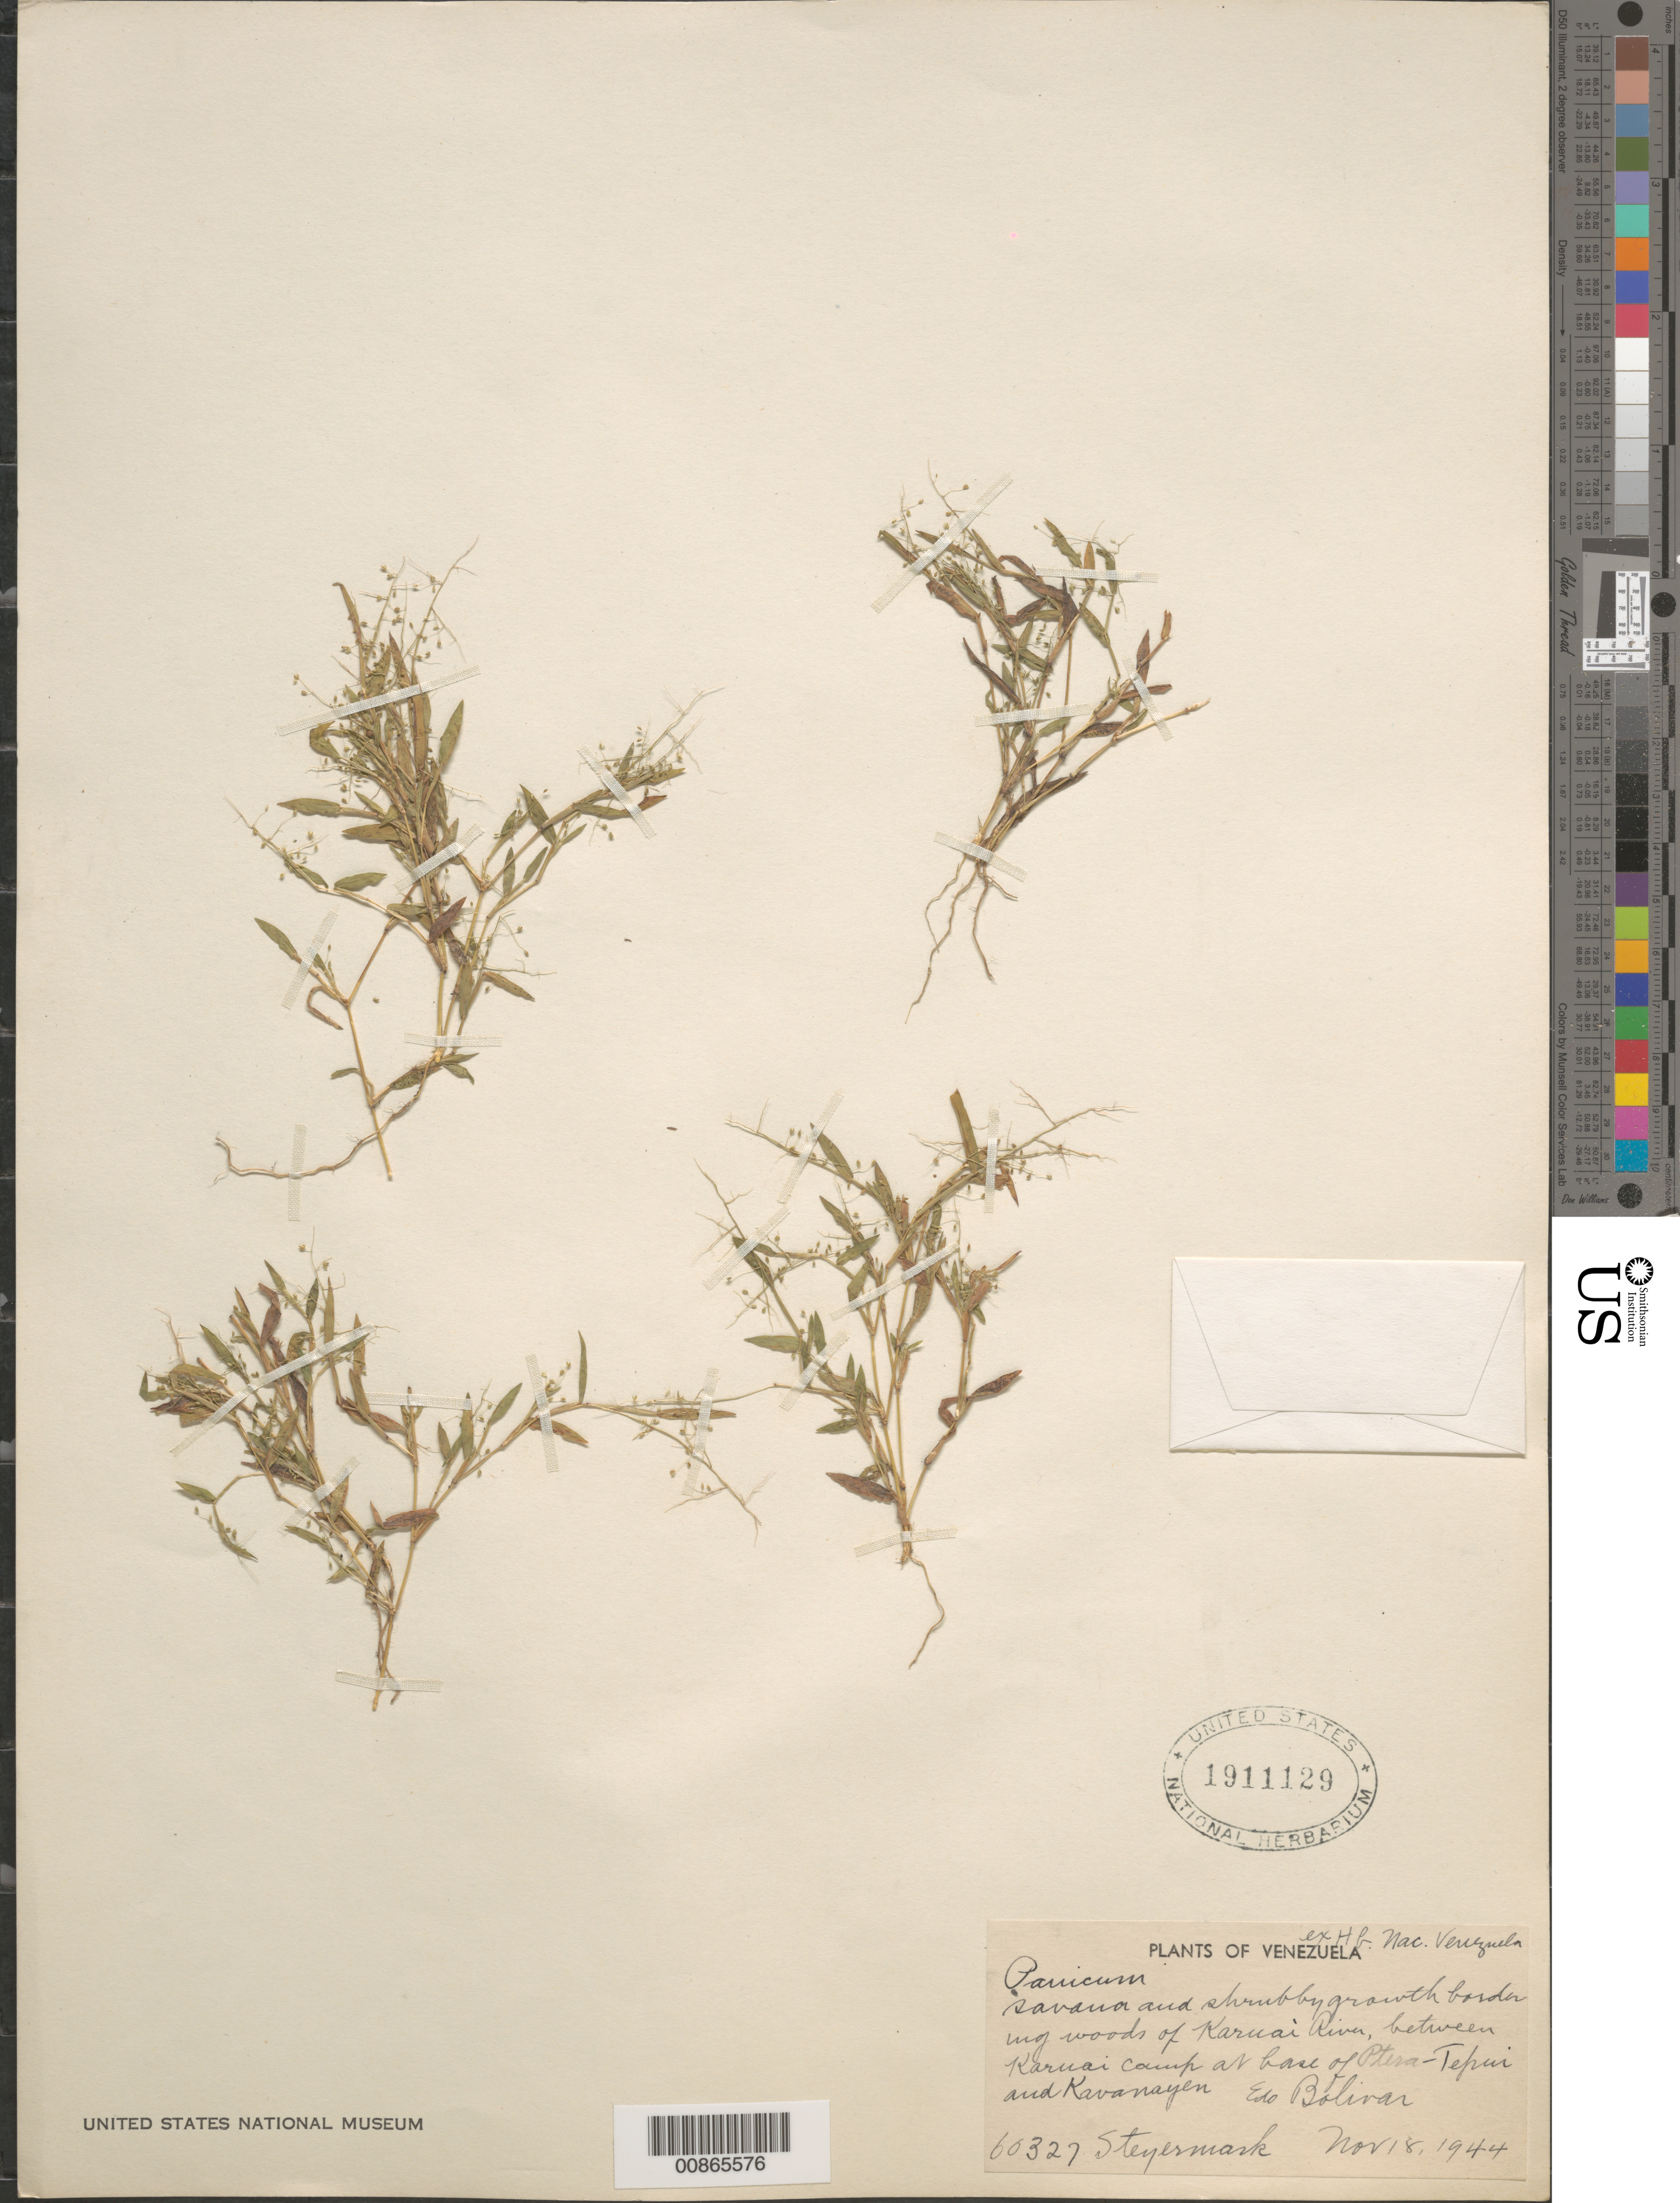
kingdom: Plantae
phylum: Tracheophyta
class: Liliopsida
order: Poales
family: Poaceae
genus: Panicum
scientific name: Panicum sp.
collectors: J. Steyermark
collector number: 60327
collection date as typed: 18-Nov-44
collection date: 1944-11-18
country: Venezuela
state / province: Bolívar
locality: Río Karuai, between Santa Teresita de Kavanayén and base of Ptari-tepuí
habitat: Savanna and shrubby growth bordering woods of river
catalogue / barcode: US 1911129